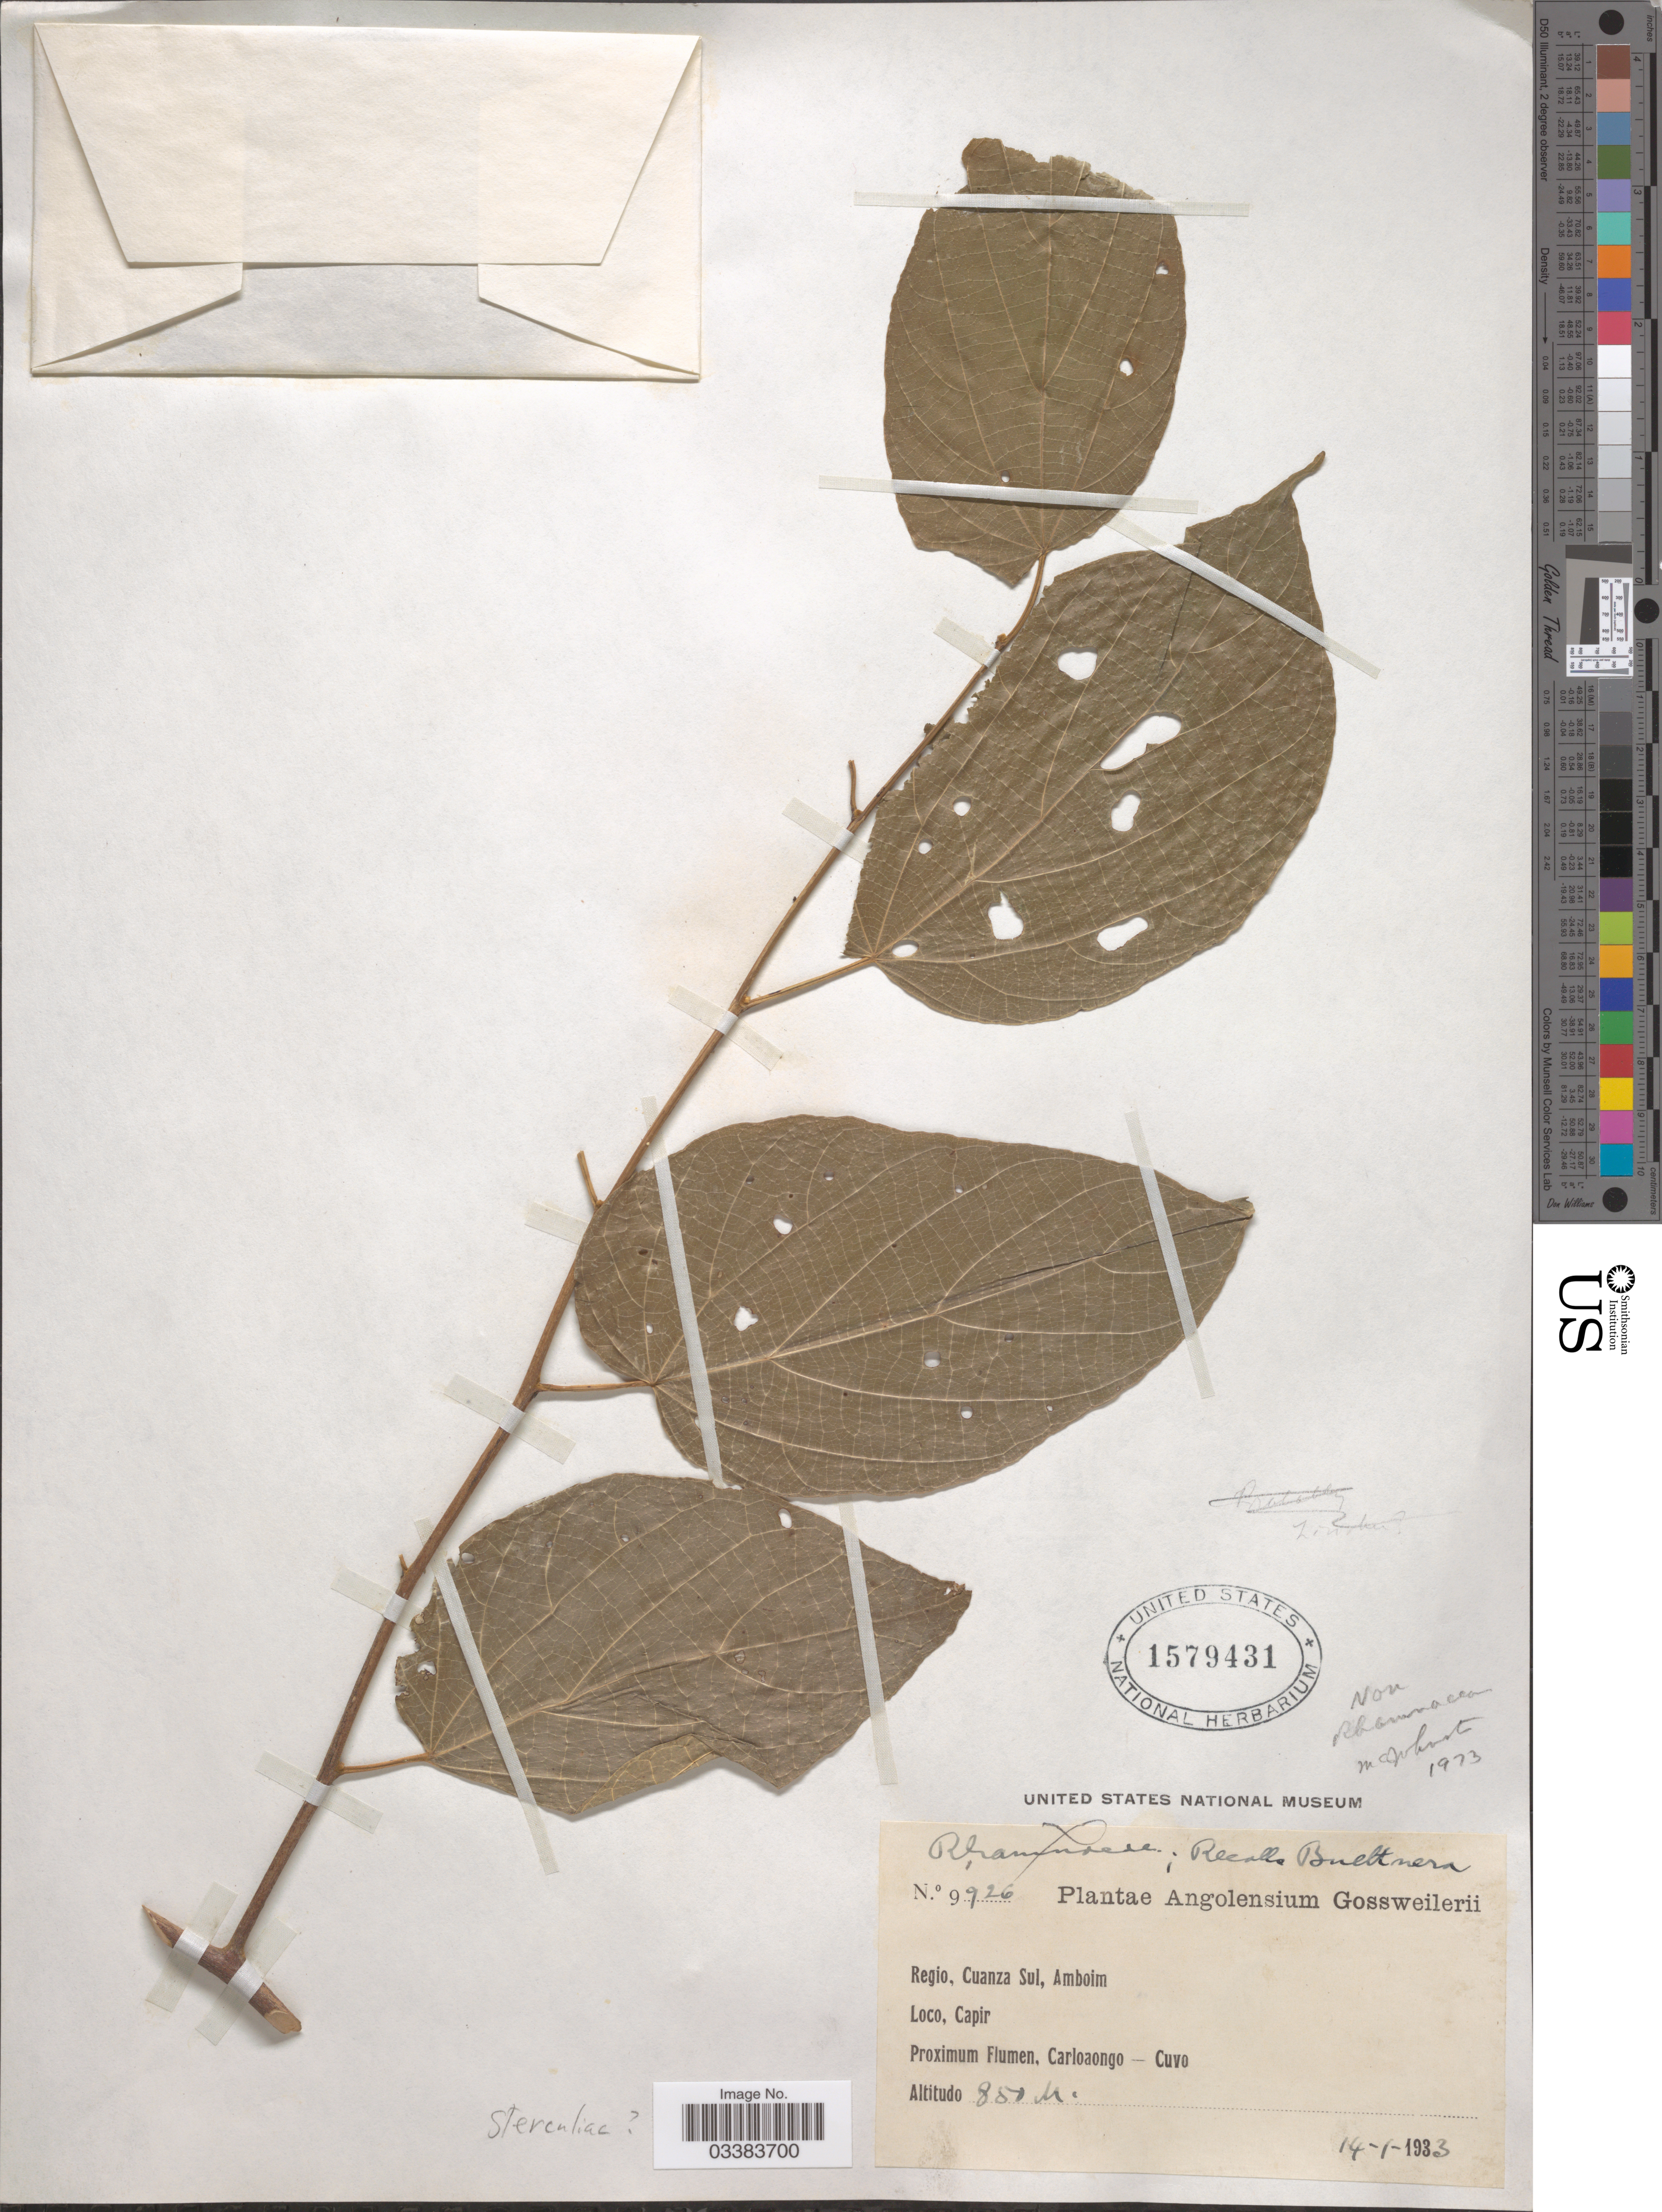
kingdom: Plantae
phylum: Tracheophyta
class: Magnoliopsida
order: Malvales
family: Malvaceae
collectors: -. Gossweiler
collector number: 9926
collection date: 1933-01-14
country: Angola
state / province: Cuanza Sul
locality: Regio, Cuanza Sul, Amboim. Capir. Proximum Flumen, Carloaongo - Cuvo.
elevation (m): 850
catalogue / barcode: US 1579431